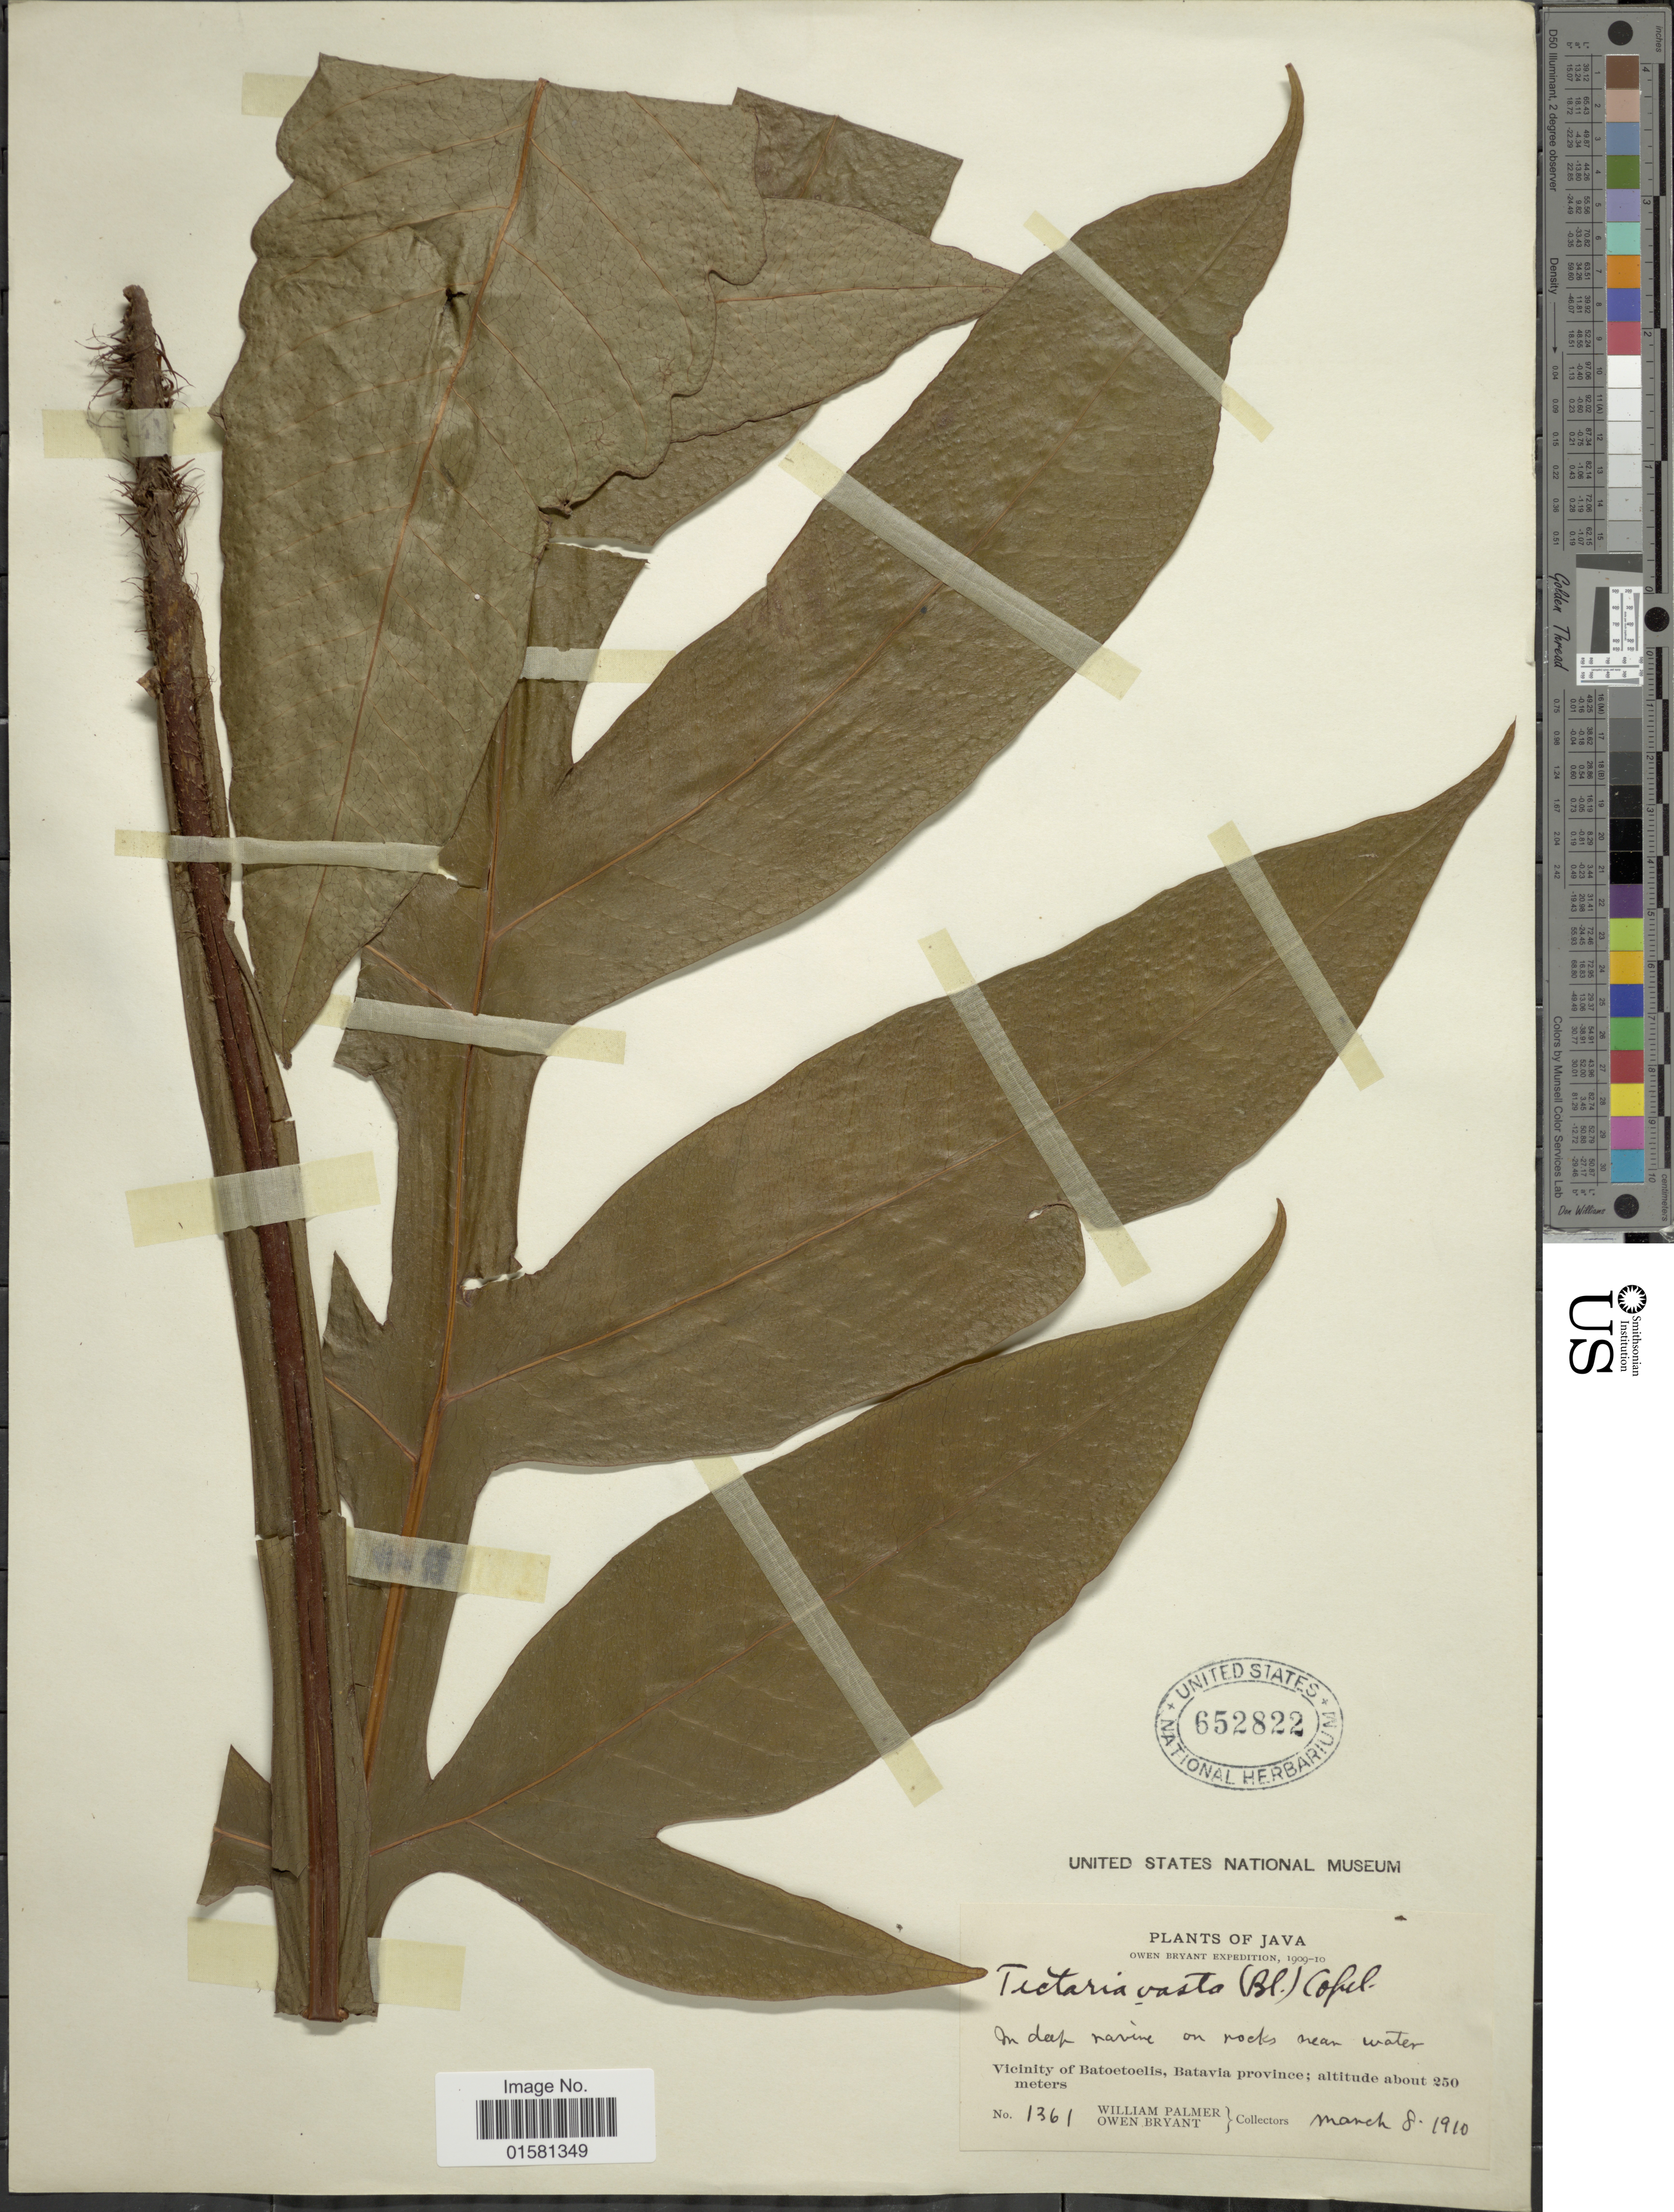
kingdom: Plantae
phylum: Tracheophyta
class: Polypodiopsida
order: Polypodiales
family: Tectariaceae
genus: Tectaria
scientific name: Tectaria vasta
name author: (Bedd.) Copel.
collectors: W. Palmer & O. Bryant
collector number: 1361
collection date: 1910-03-08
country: Indonesia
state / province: Java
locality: Java, vicinity of Batoetoelis, Batavia province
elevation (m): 250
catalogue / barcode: US 652822